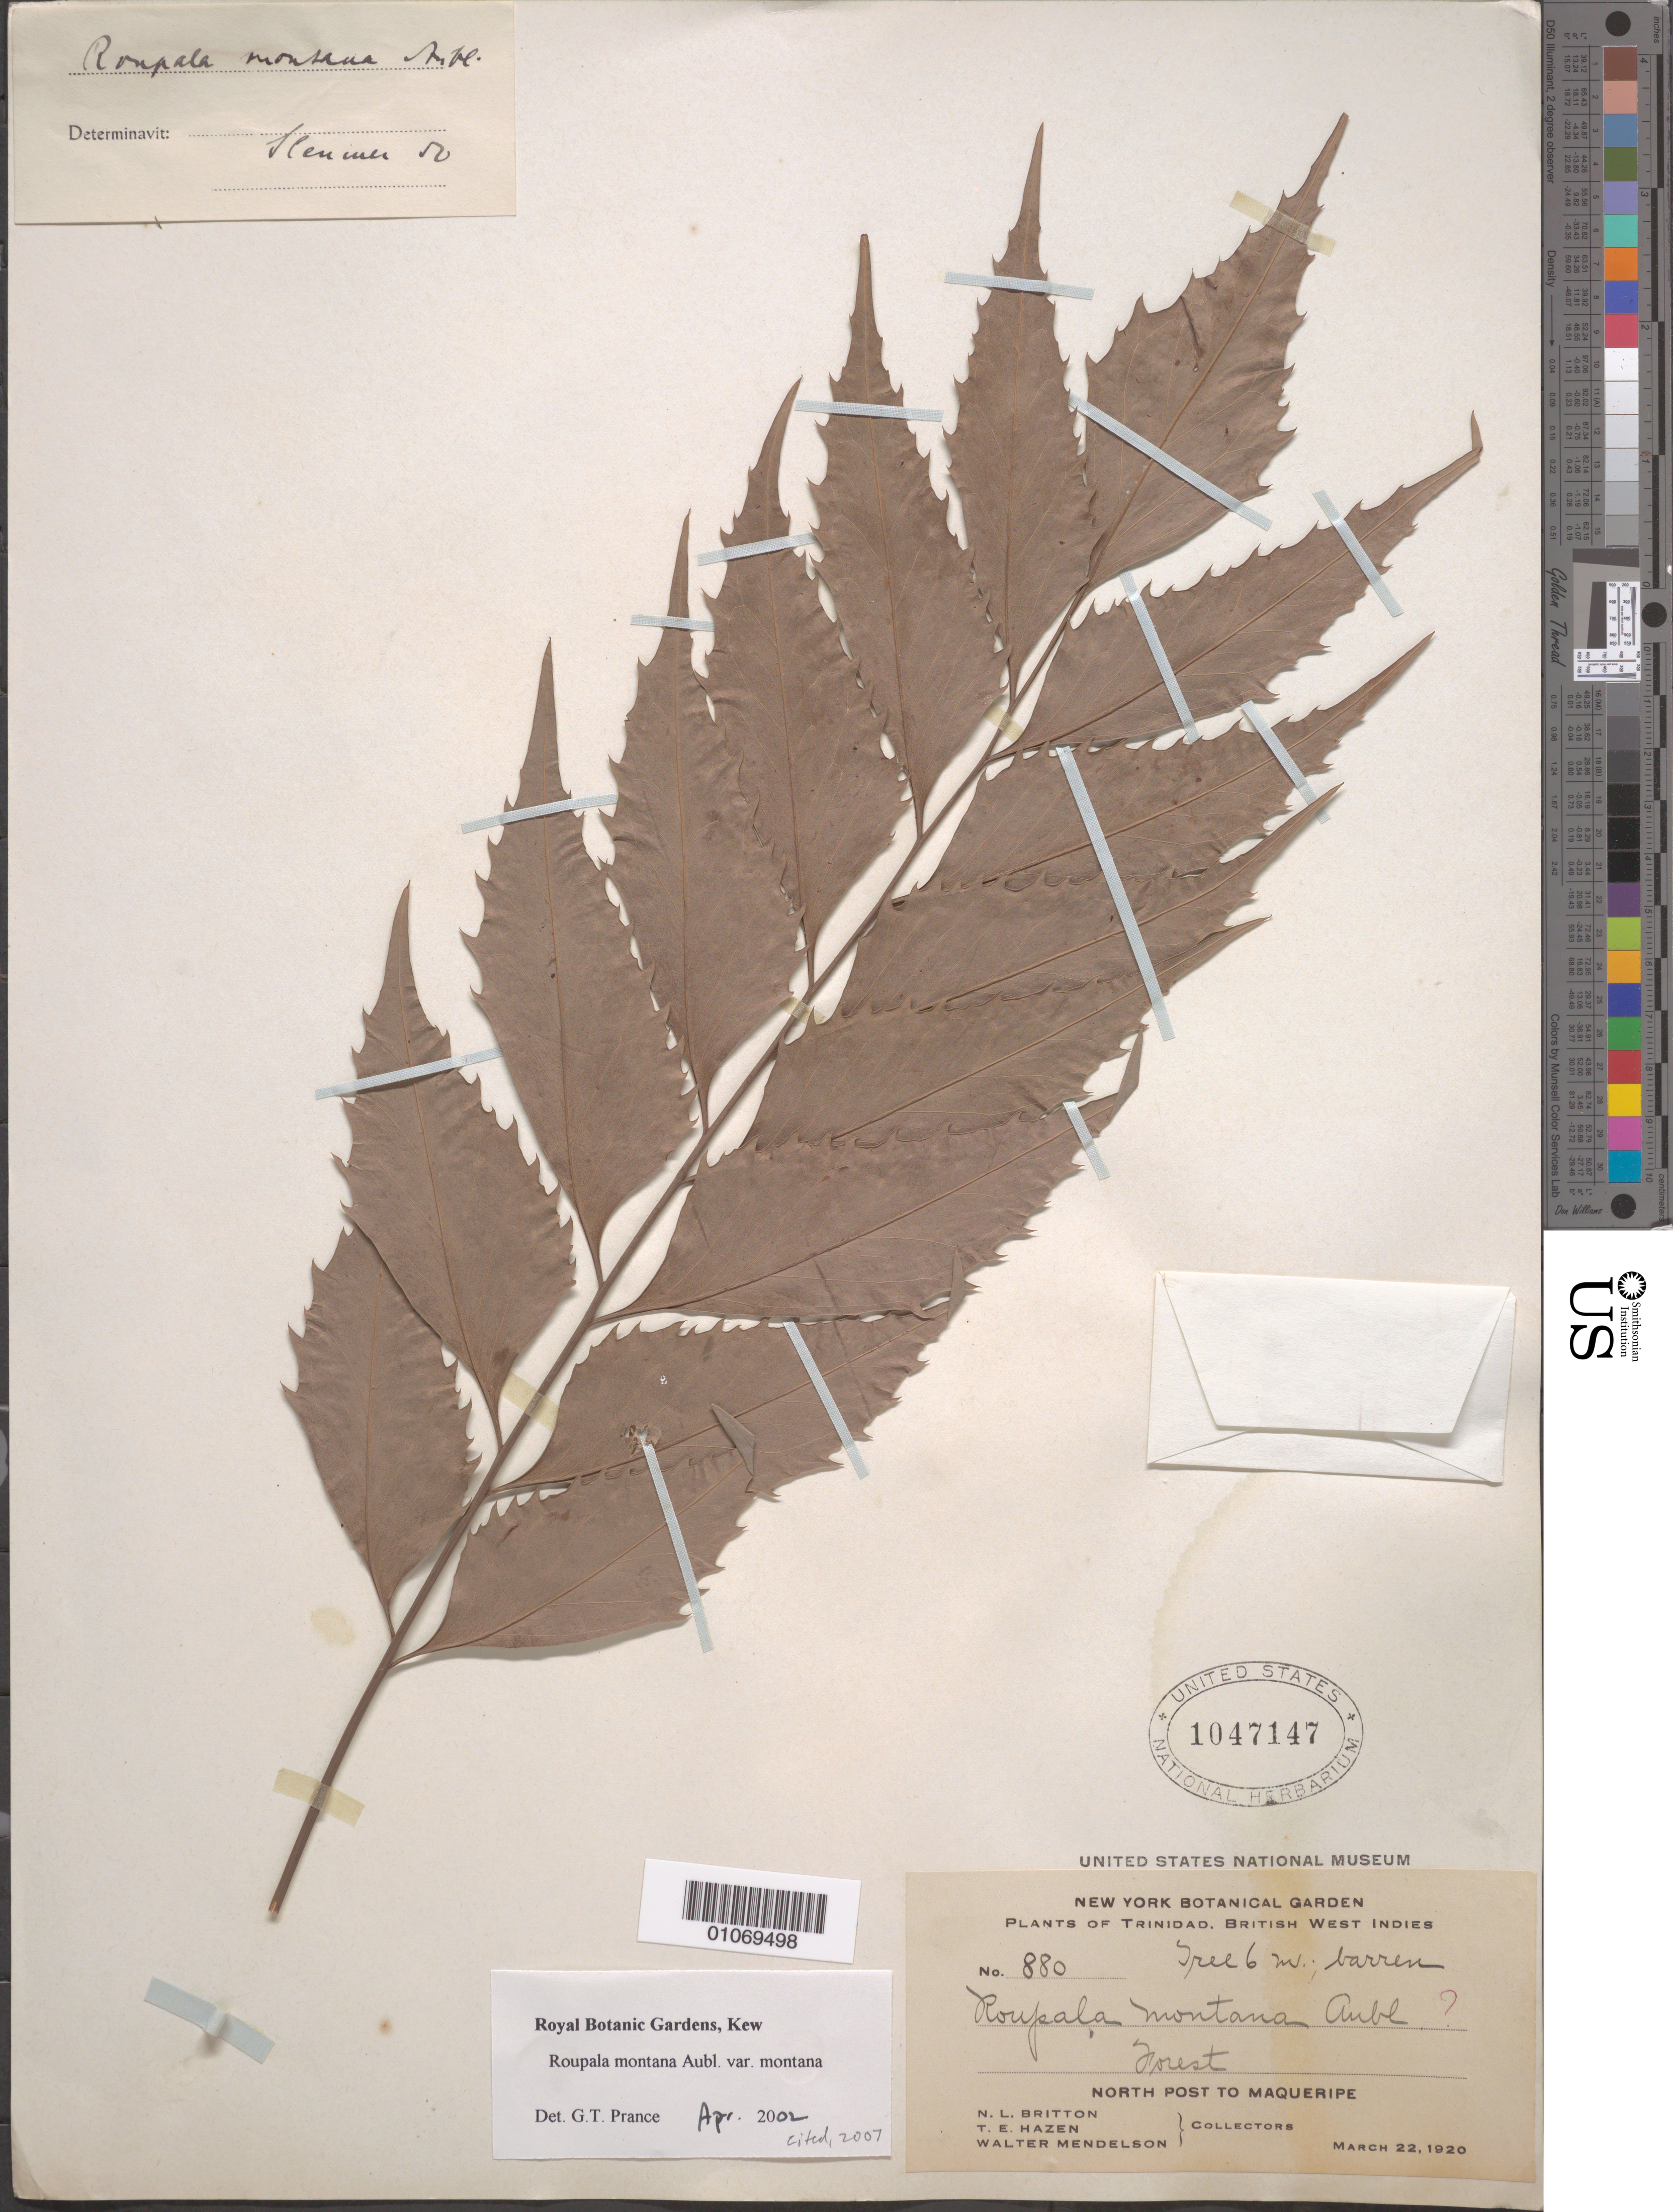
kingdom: Plantae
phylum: Tracheophyta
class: Magnoliopsida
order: Proteales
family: Proteaceae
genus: Roupala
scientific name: Roupala montana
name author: Aubl.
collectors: N. Britton, T. E. Hazen & W. E. Broadway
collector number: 880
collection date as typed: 21 Mar 1920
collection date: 1920-03-21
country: Trinidad and Tobago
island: Trinidad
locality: North Post to Maqueripe, forest.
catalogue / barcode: US 1047147